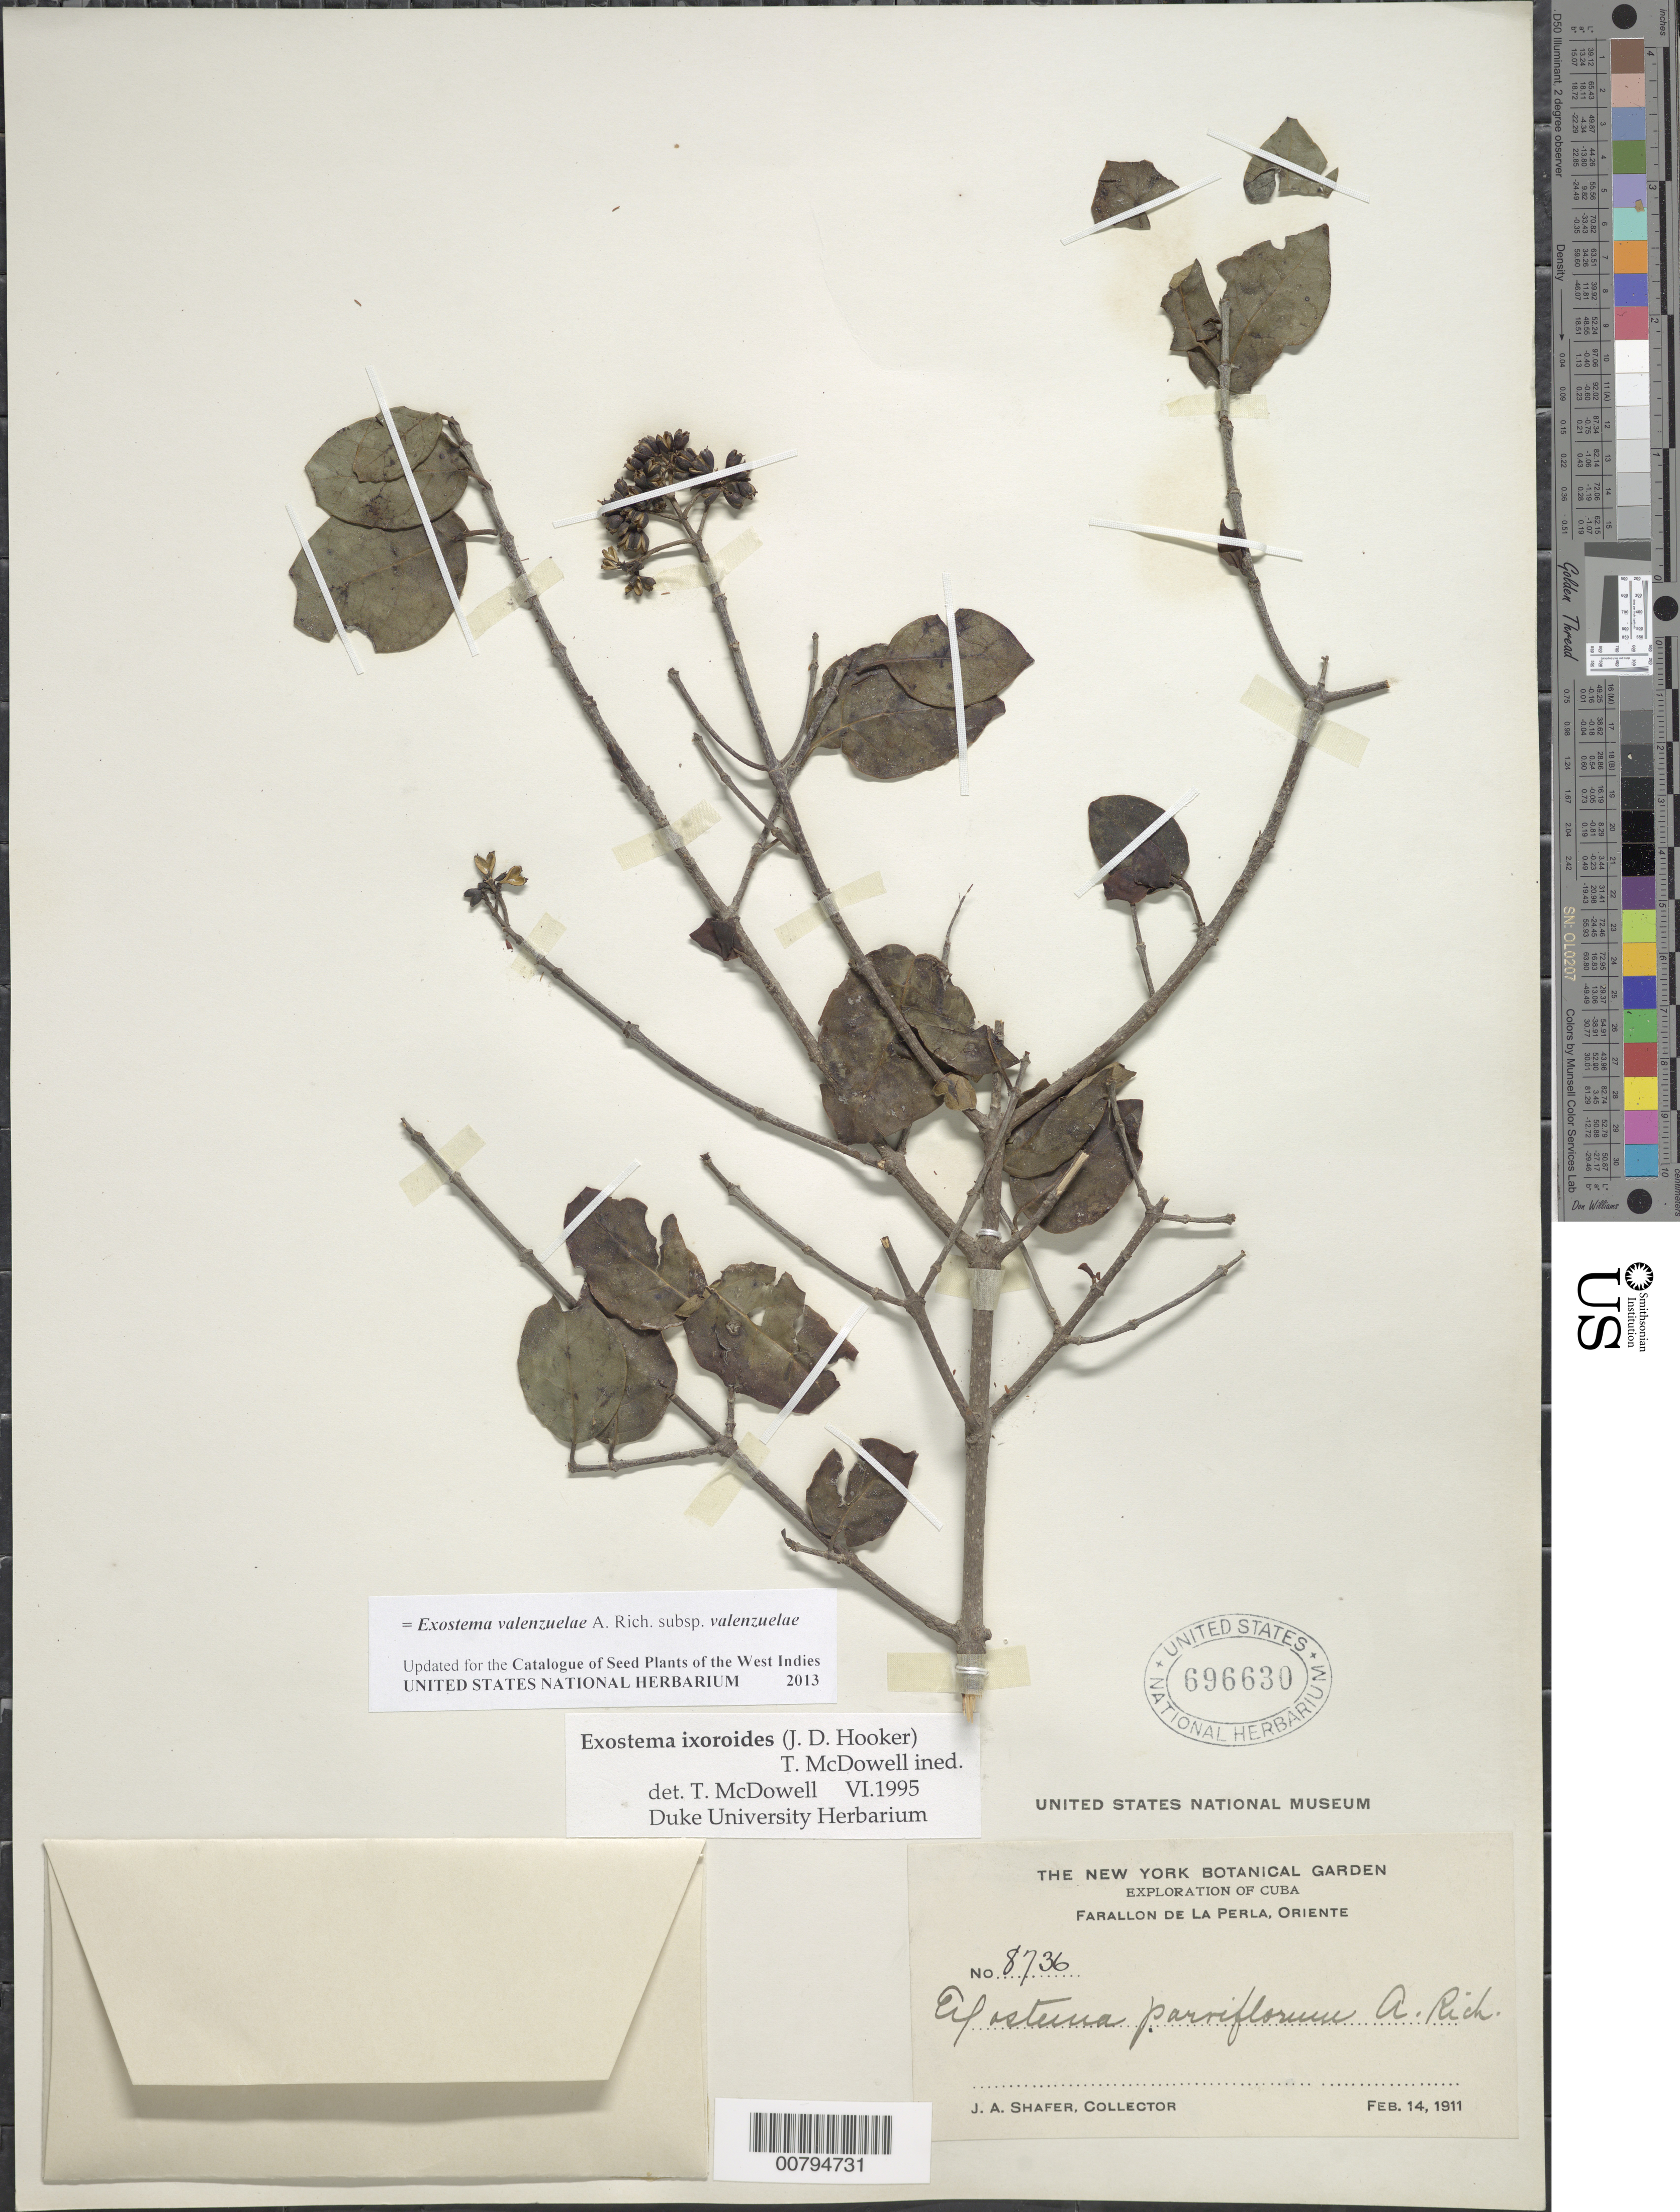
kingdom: Plantae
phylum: Tracheophyta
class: Magnoliopsida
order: Gentianales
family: Rubiaceae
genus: Exostema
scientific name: Exostema valenzuelae subsp. valenzuelae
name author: A. Rich.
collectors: J. A. Shafer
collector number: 8736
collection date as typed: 14 Feb 1911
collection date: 1911-02-14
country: Cuba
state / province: Oriente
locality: Farallon de la Perla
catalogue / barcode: US 696630